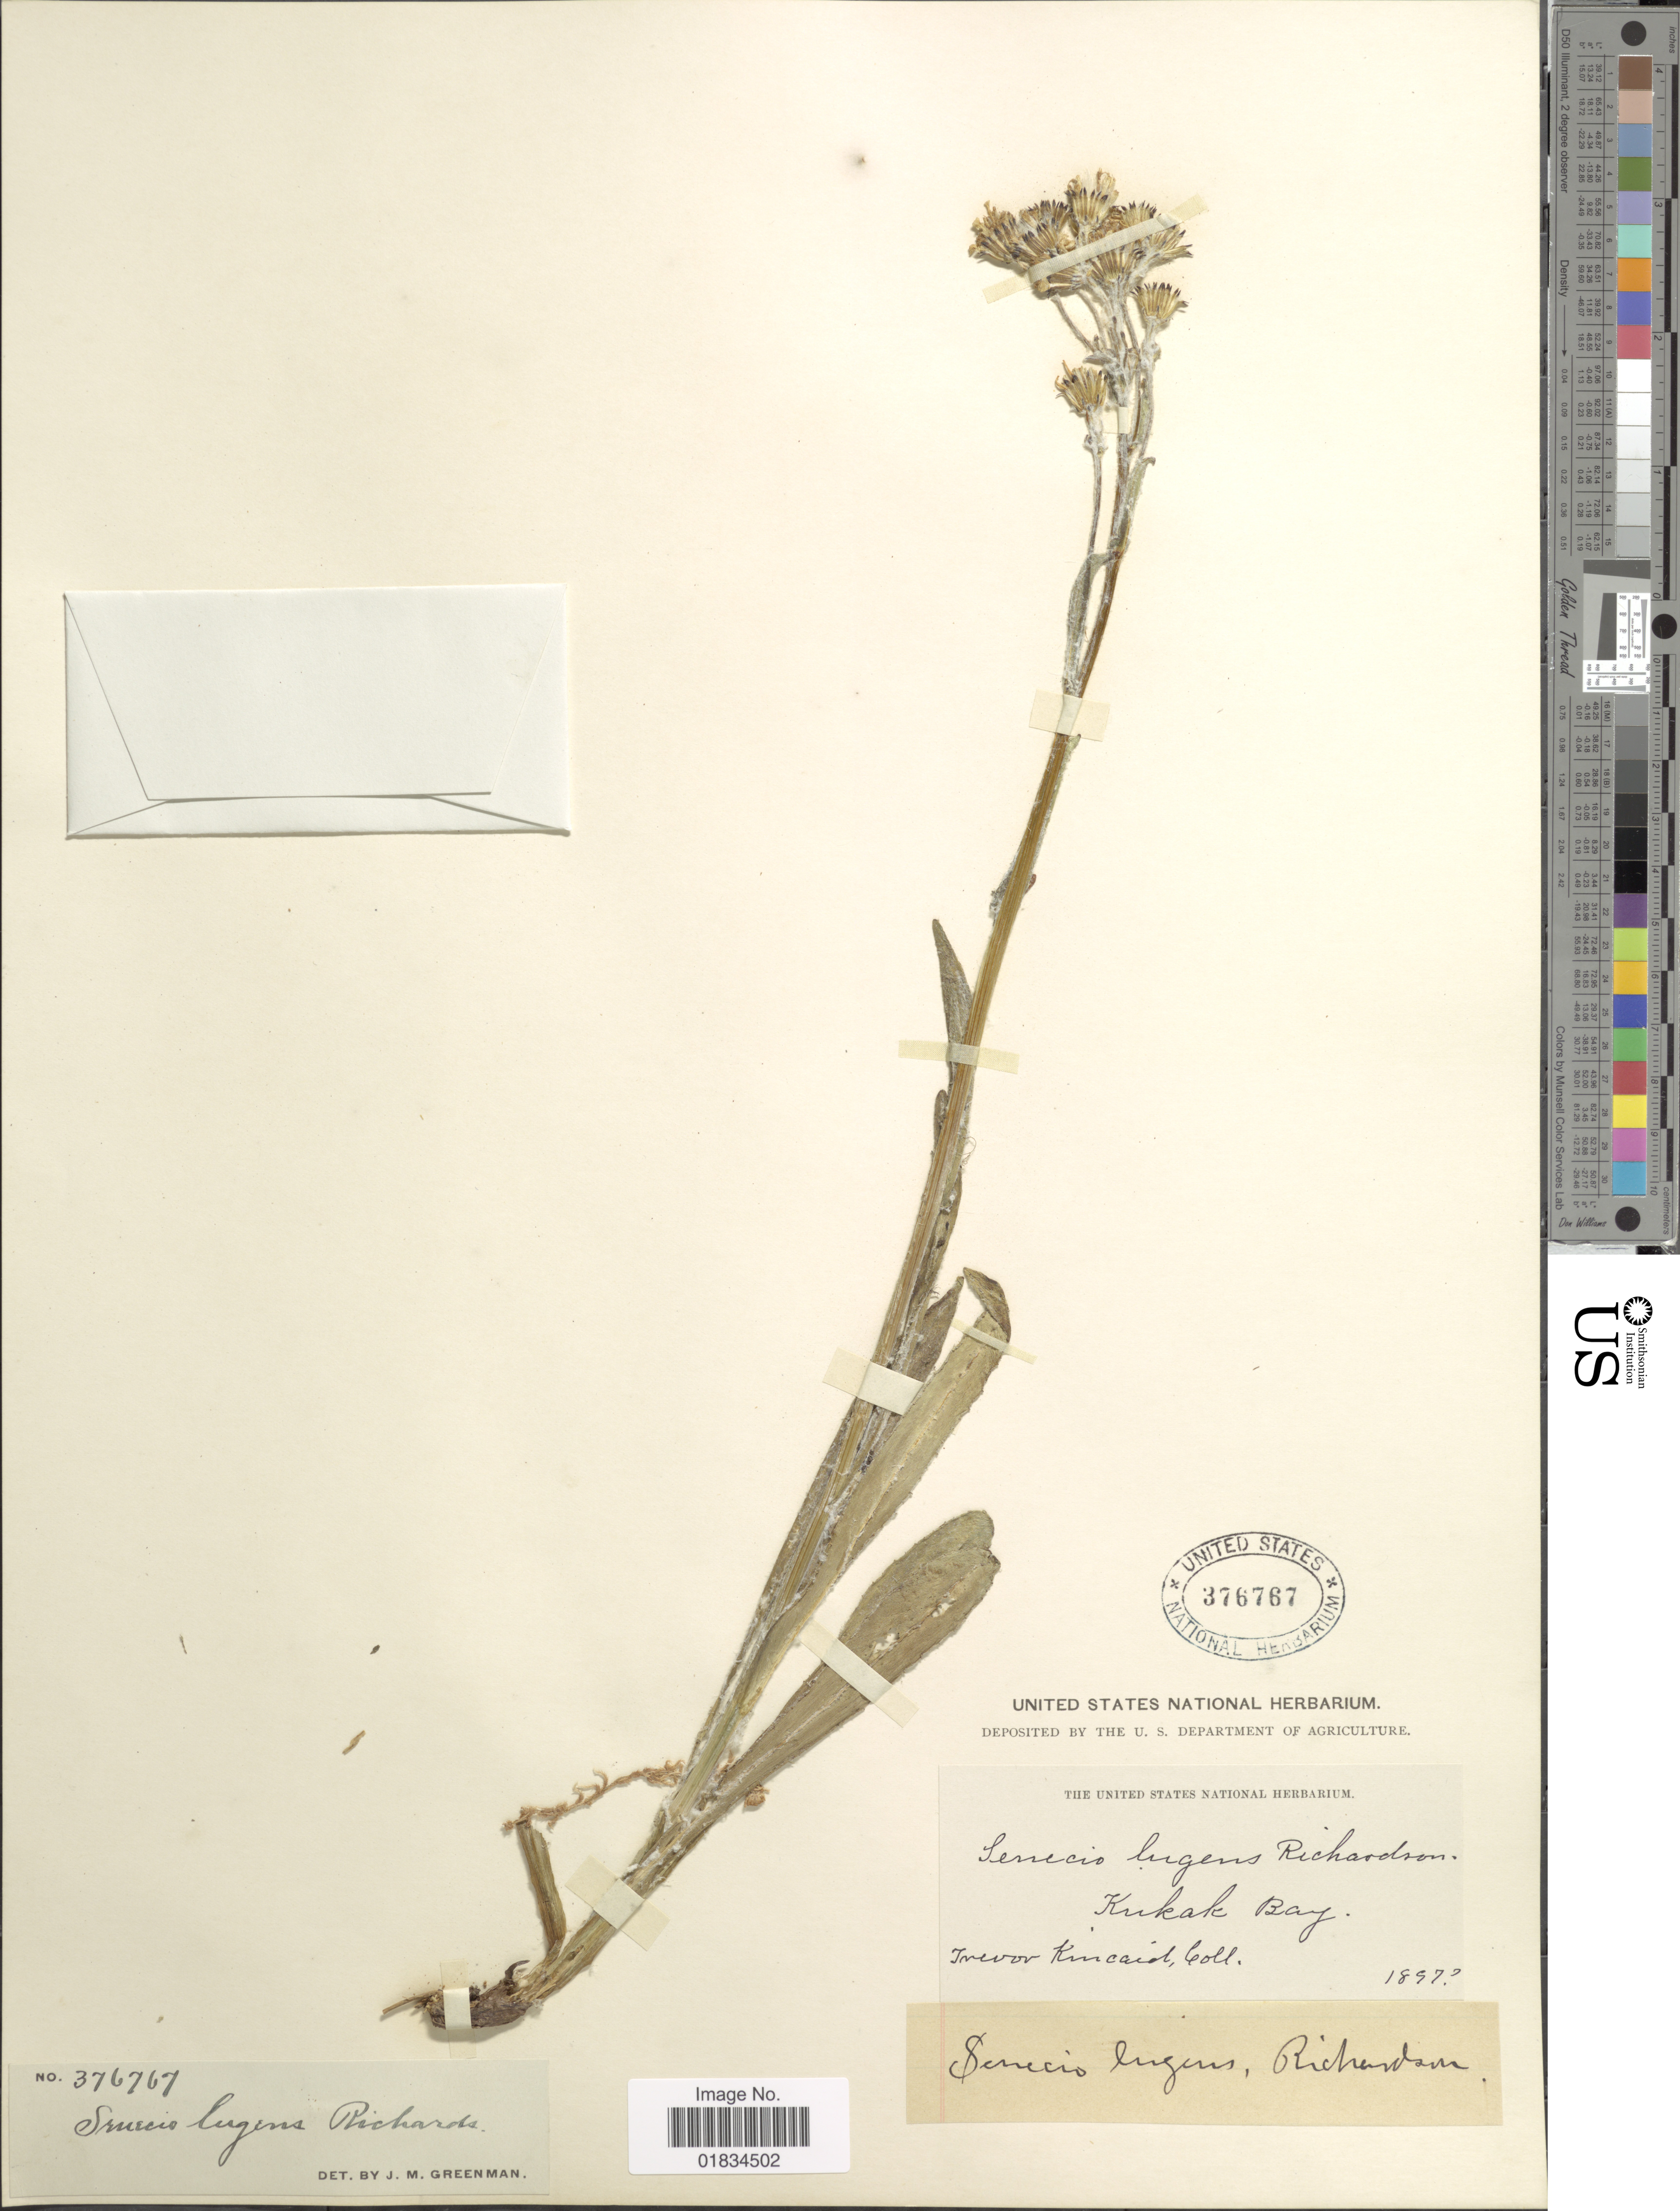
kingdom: Plantae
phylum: Tracheophyta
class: Magnoliopsida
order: Asterales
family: Asteraceae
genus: Senecio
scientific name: Senecio lugens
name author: Richardson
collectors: T. C. Kincaid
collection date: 1897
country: United States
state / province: Alaska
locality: Kukak Bay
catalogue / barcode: US 376767